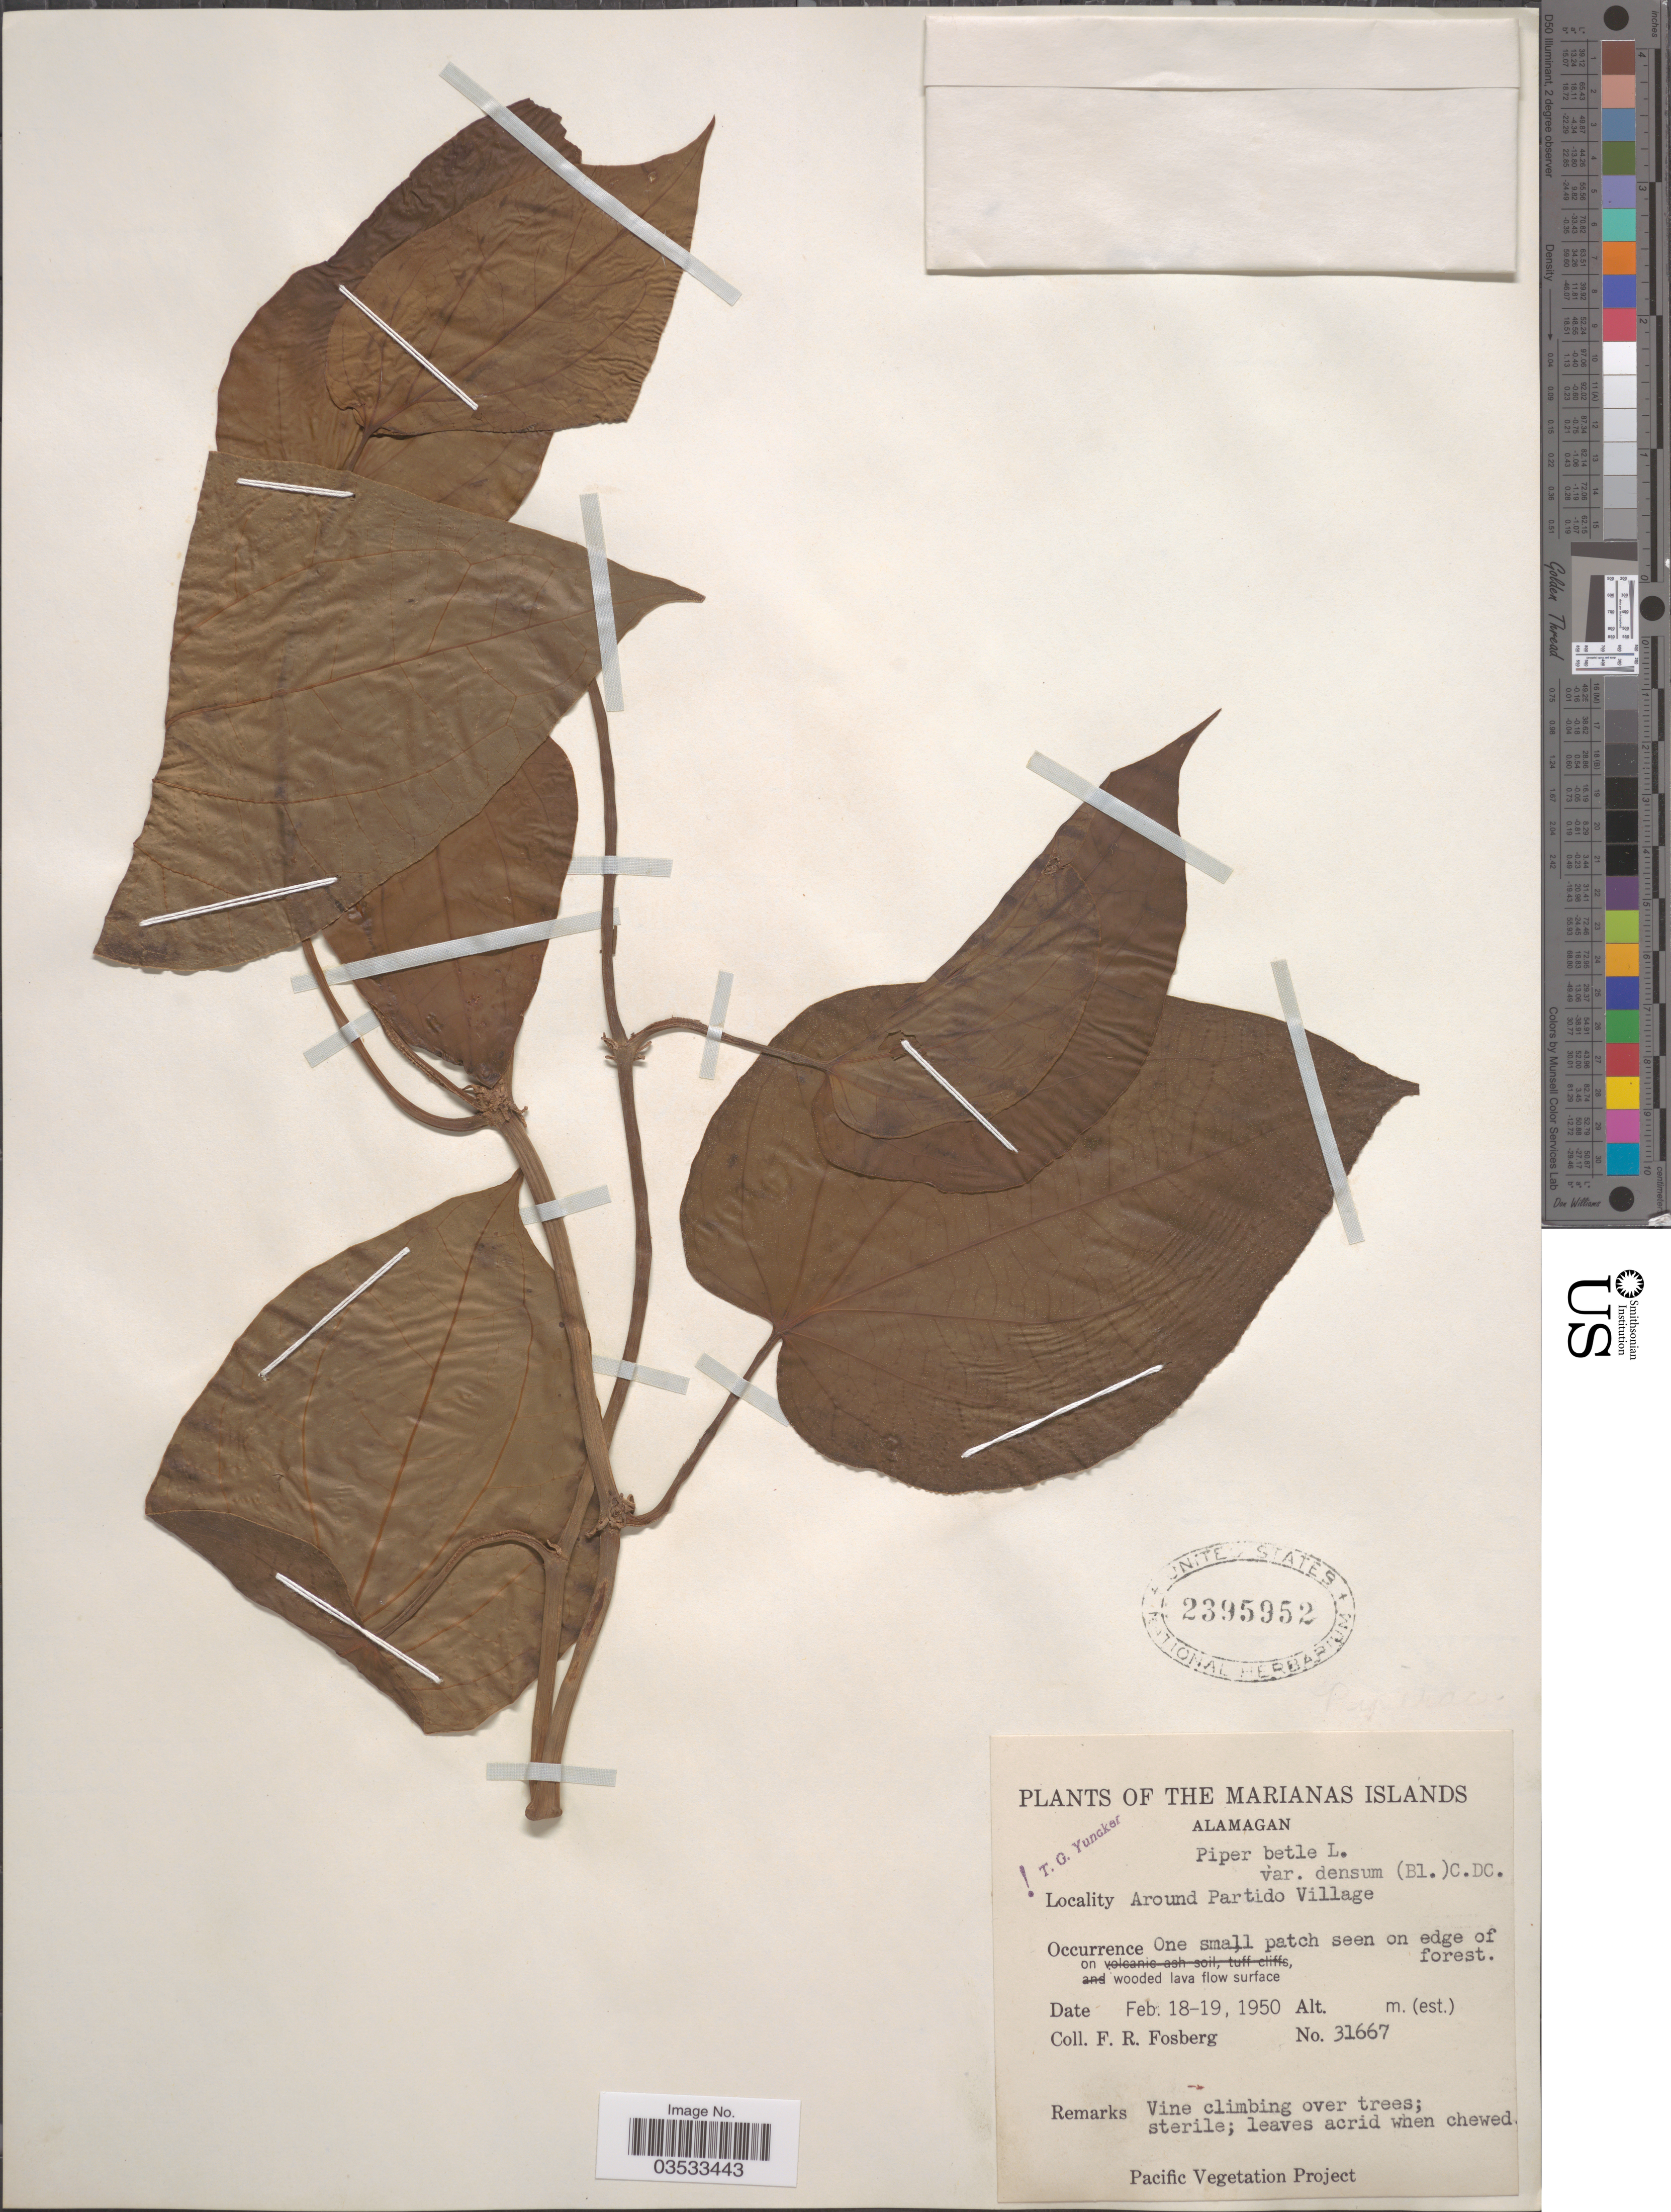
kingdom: Plantae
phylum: Tracheophyta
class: Magnoliopsida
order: Piperales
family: Piperaceae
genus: Piper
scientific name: Piper betle var. densum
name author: (Blume) C. DC.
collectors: F. R. Fosberg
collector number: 31667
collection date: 1950-02-18/1950-02-19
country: Northern Mariana Islands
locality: The Marianas Islands. Alamagan. Around Partido Village.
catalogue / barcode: US 2395952